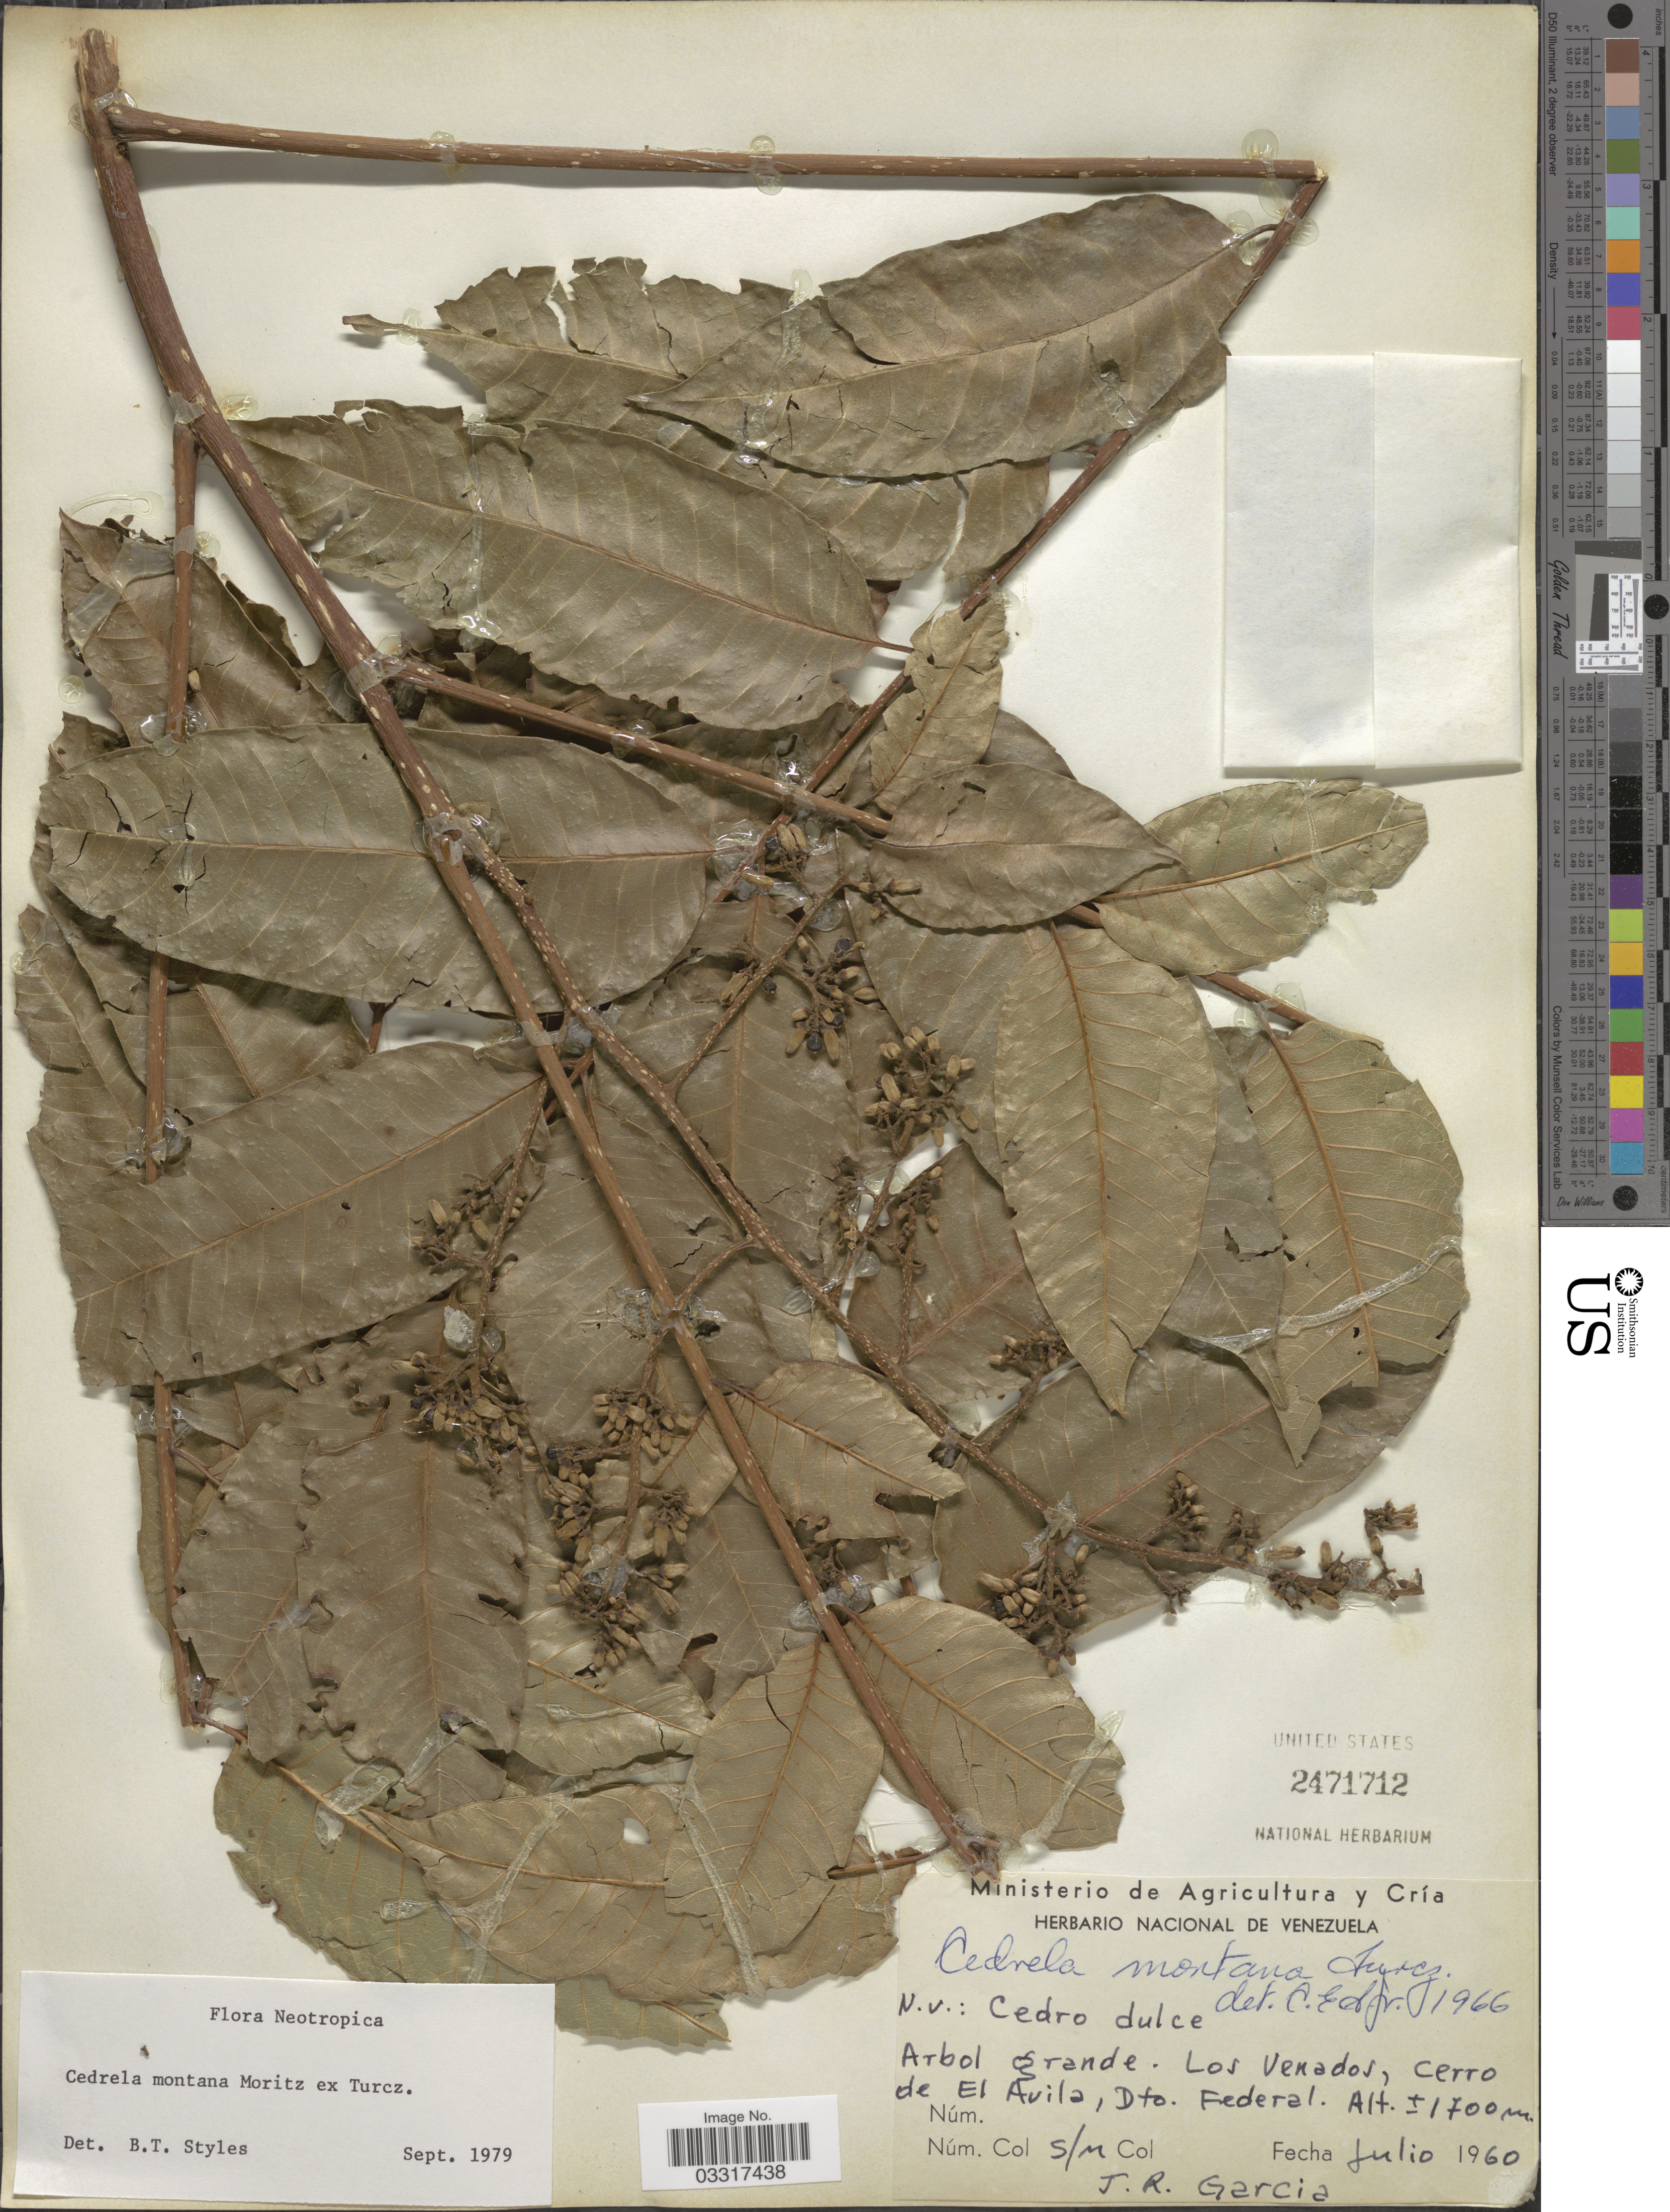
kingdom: Plantae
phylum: Tracheophyta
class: Magnoliopsida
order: Sapindales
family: Meliaceae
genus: Cedrela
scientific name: Cedrela montana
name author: Moritz ex Turcz.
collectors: J. R. Garcia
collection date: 1960-07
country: Venezuela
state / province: Miranda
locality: Los Venados, cerro de El Avila, Dto. Federal.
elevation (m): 1700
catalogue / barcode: US 2471712